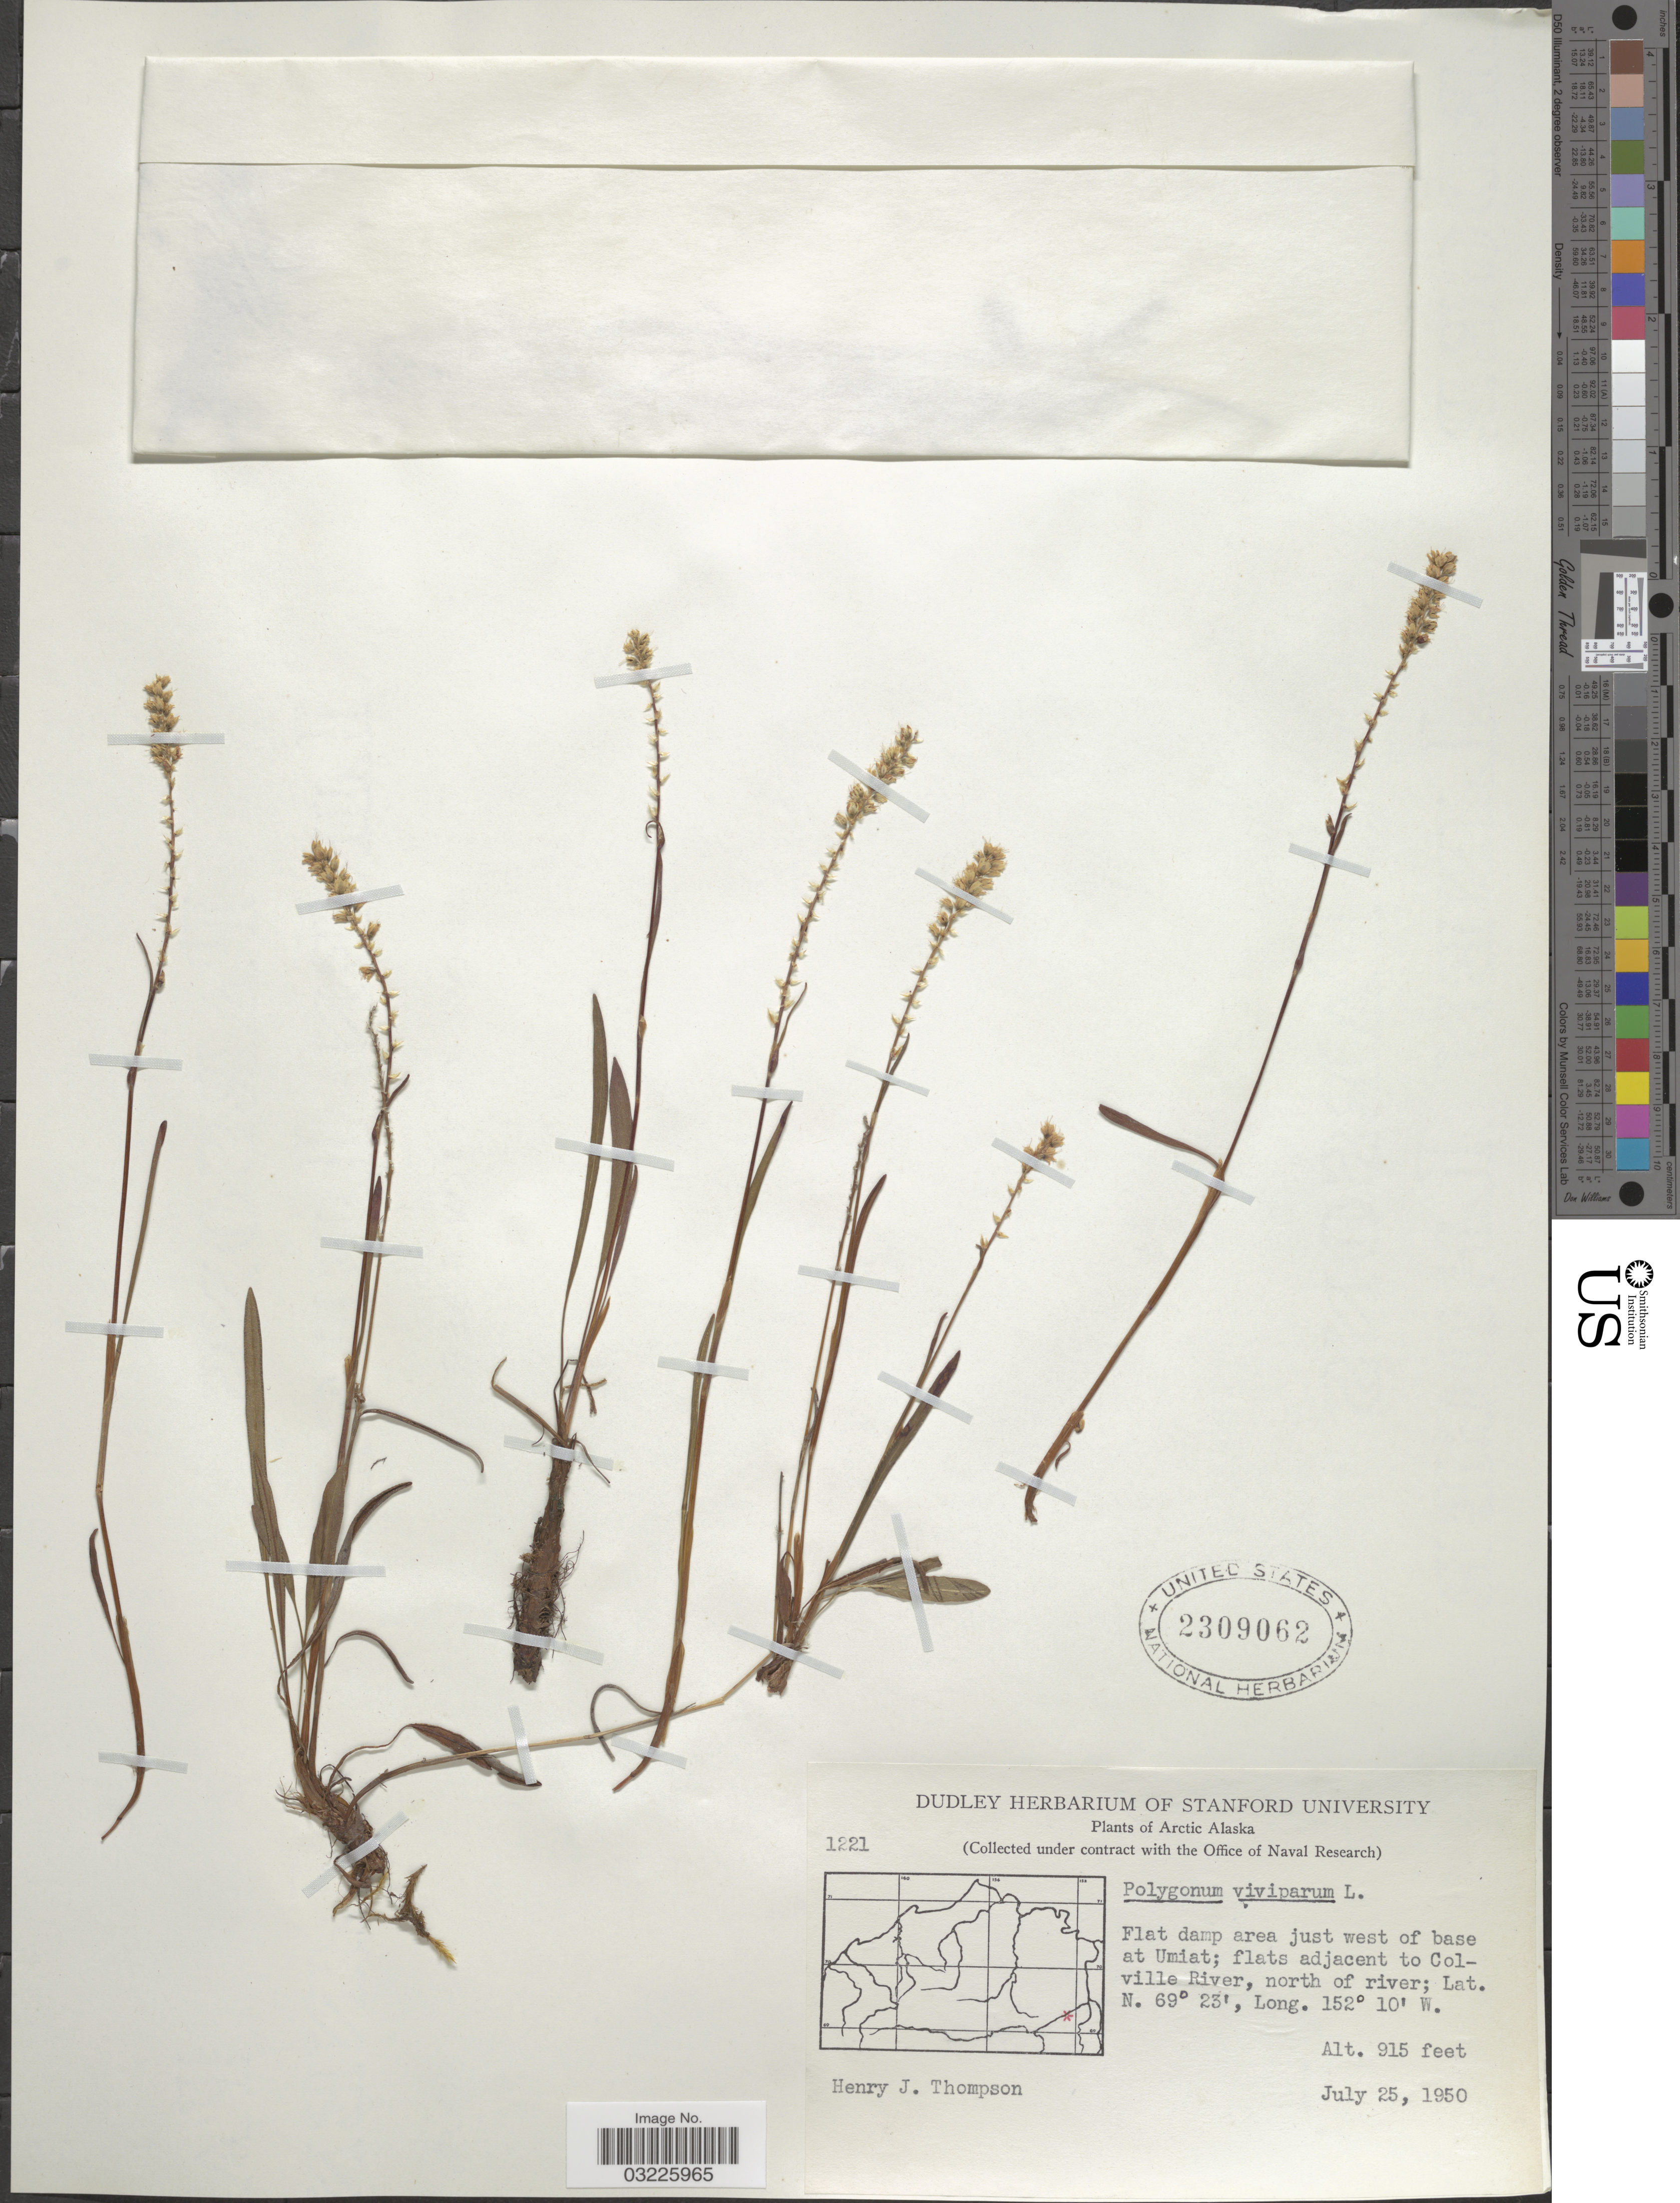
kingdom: Plantae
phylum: Tracheophyta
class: Magnoliopsida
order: Caryophyllales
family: Polygonaceae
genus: Bistorta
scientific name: Bistorta vivipara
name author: (L.) Delarbre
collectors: H. J. Thompson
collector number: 1221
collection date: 1950-07-25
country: United States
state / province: Alaska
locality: Arctic Alaska. Just west of base at Umiat; flats adjacent to Colville River, north of river.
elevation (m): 279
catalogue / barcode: US 2309062